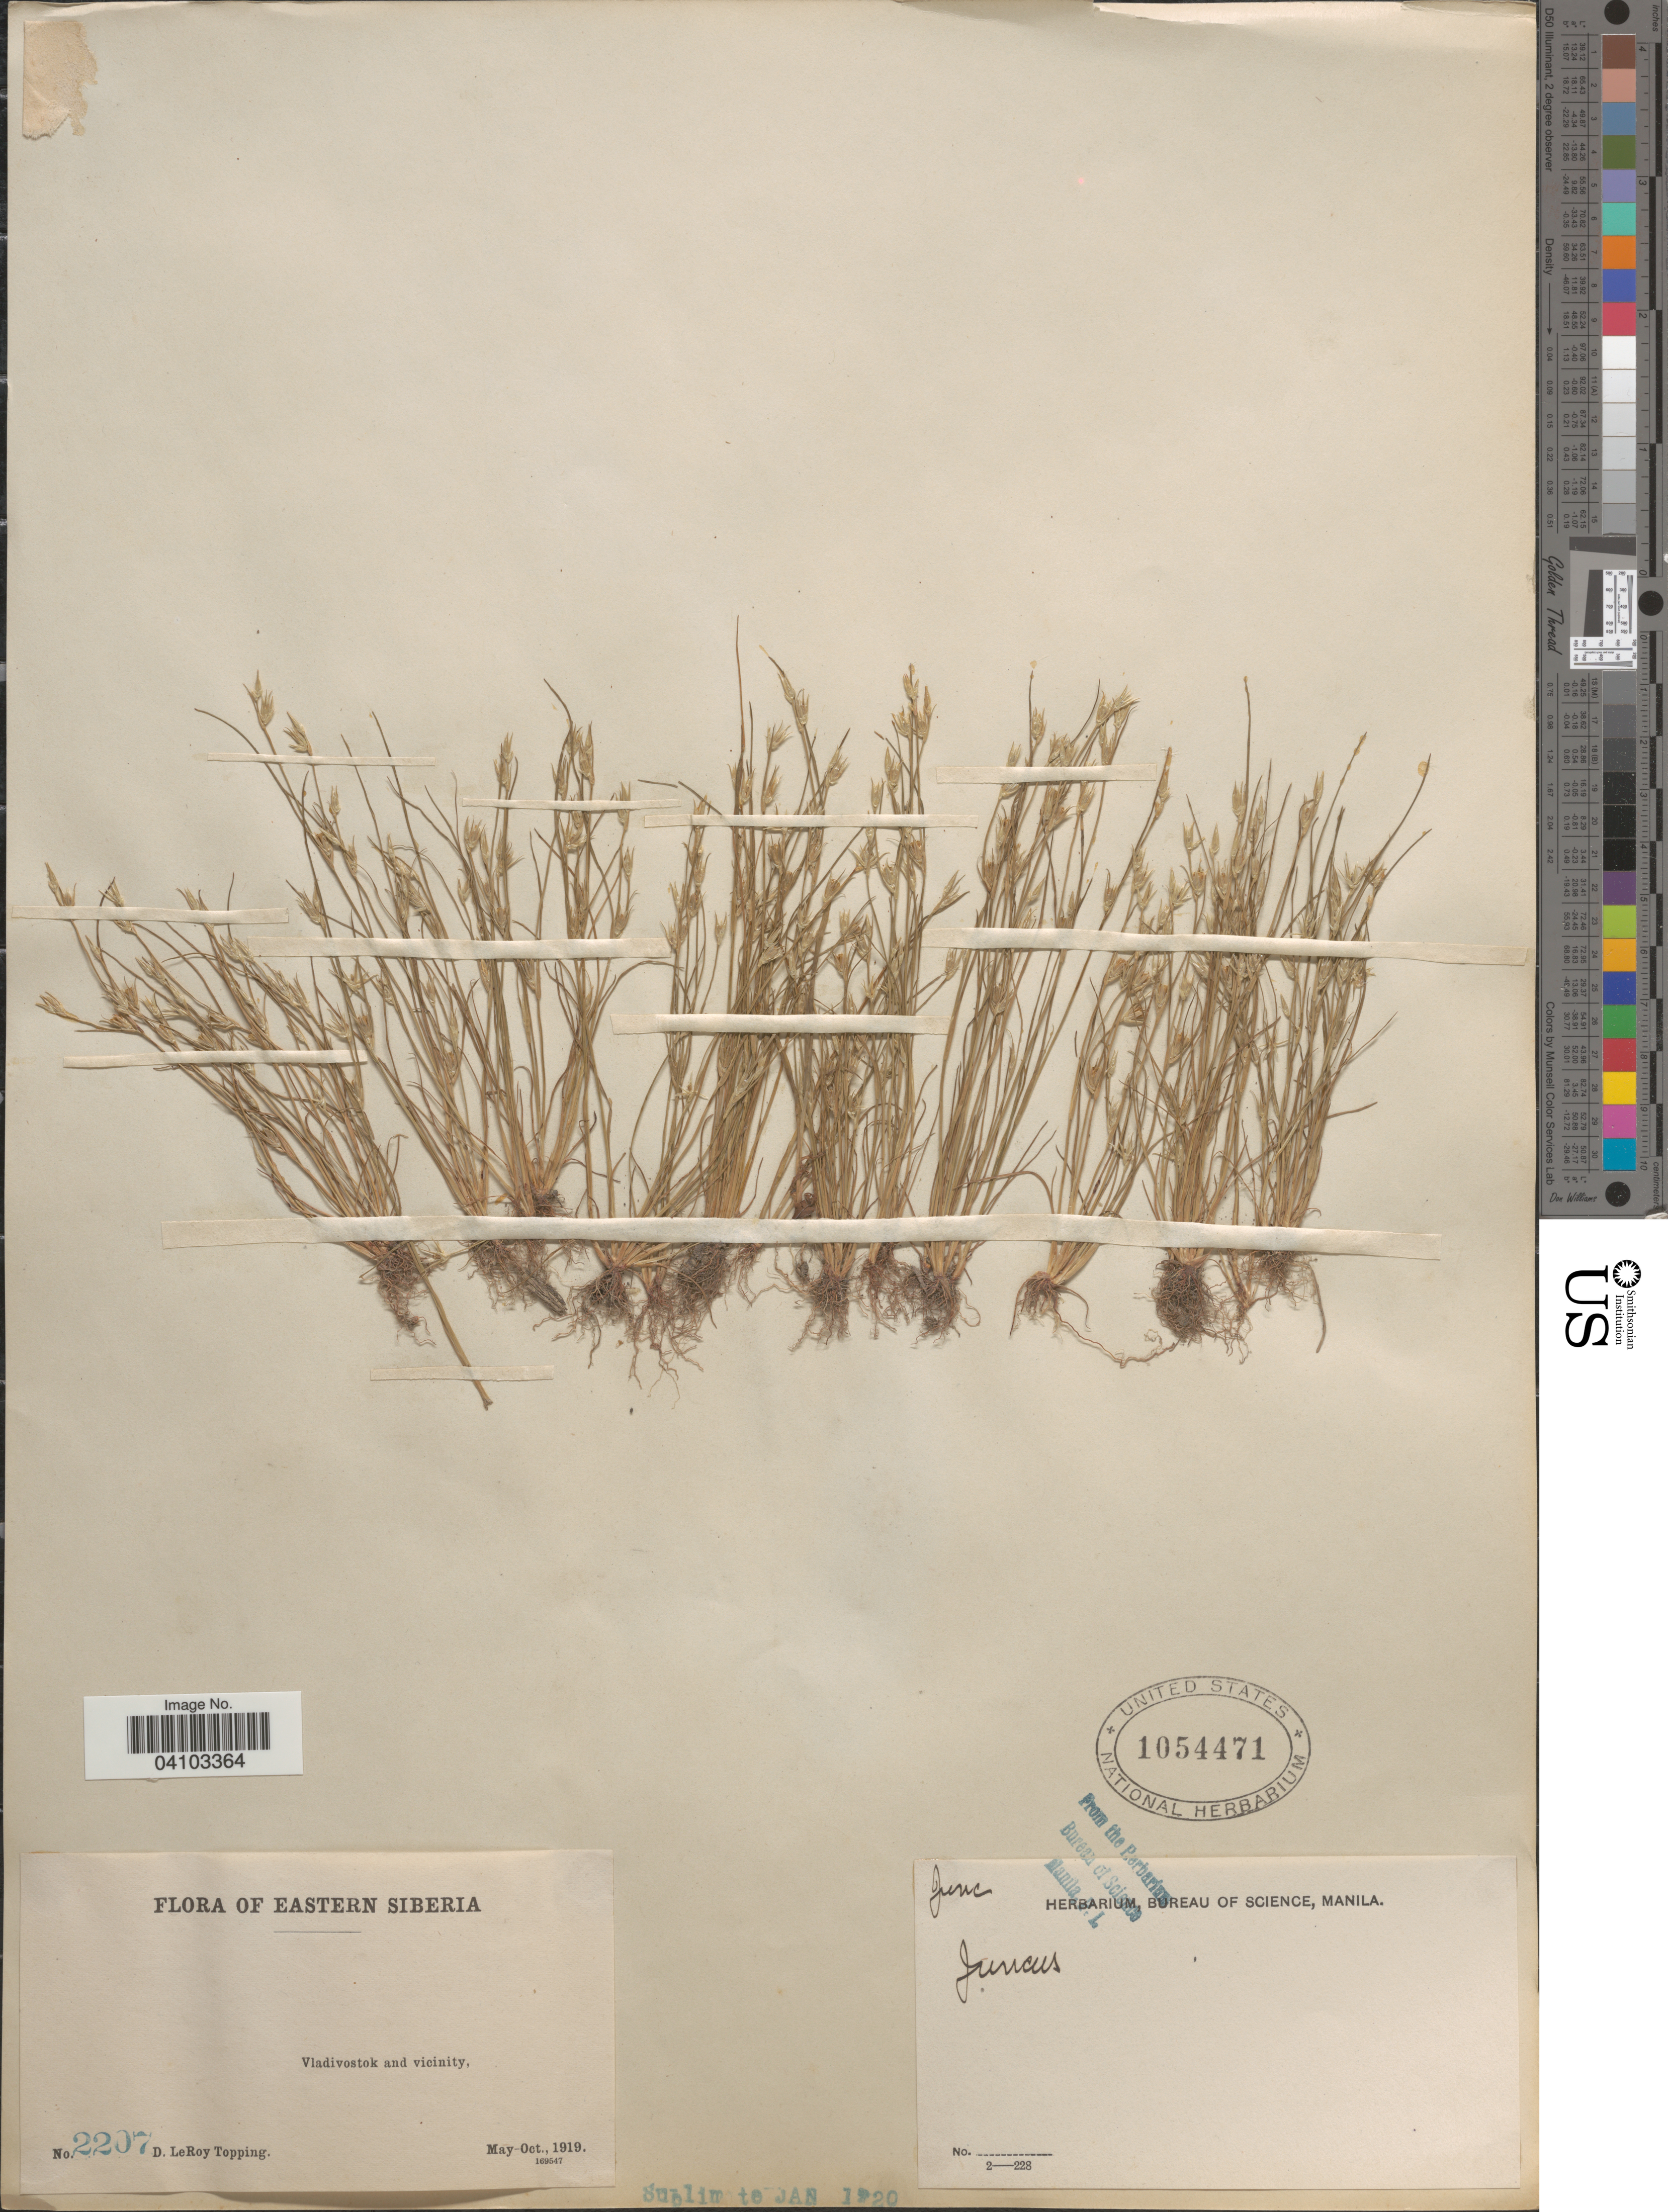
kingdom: Plantae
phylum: Tracheophyta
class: Liliopsida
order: Poales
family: Juncaceae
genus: Juncus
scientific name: Juncus sp.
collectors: D. L. Topping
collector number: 2207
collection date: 1919-05/1919-10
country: Russian Federation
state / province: Primorsky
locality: Eastern Siberia. Vladivostok and vicinity.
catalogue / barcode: US 1054471